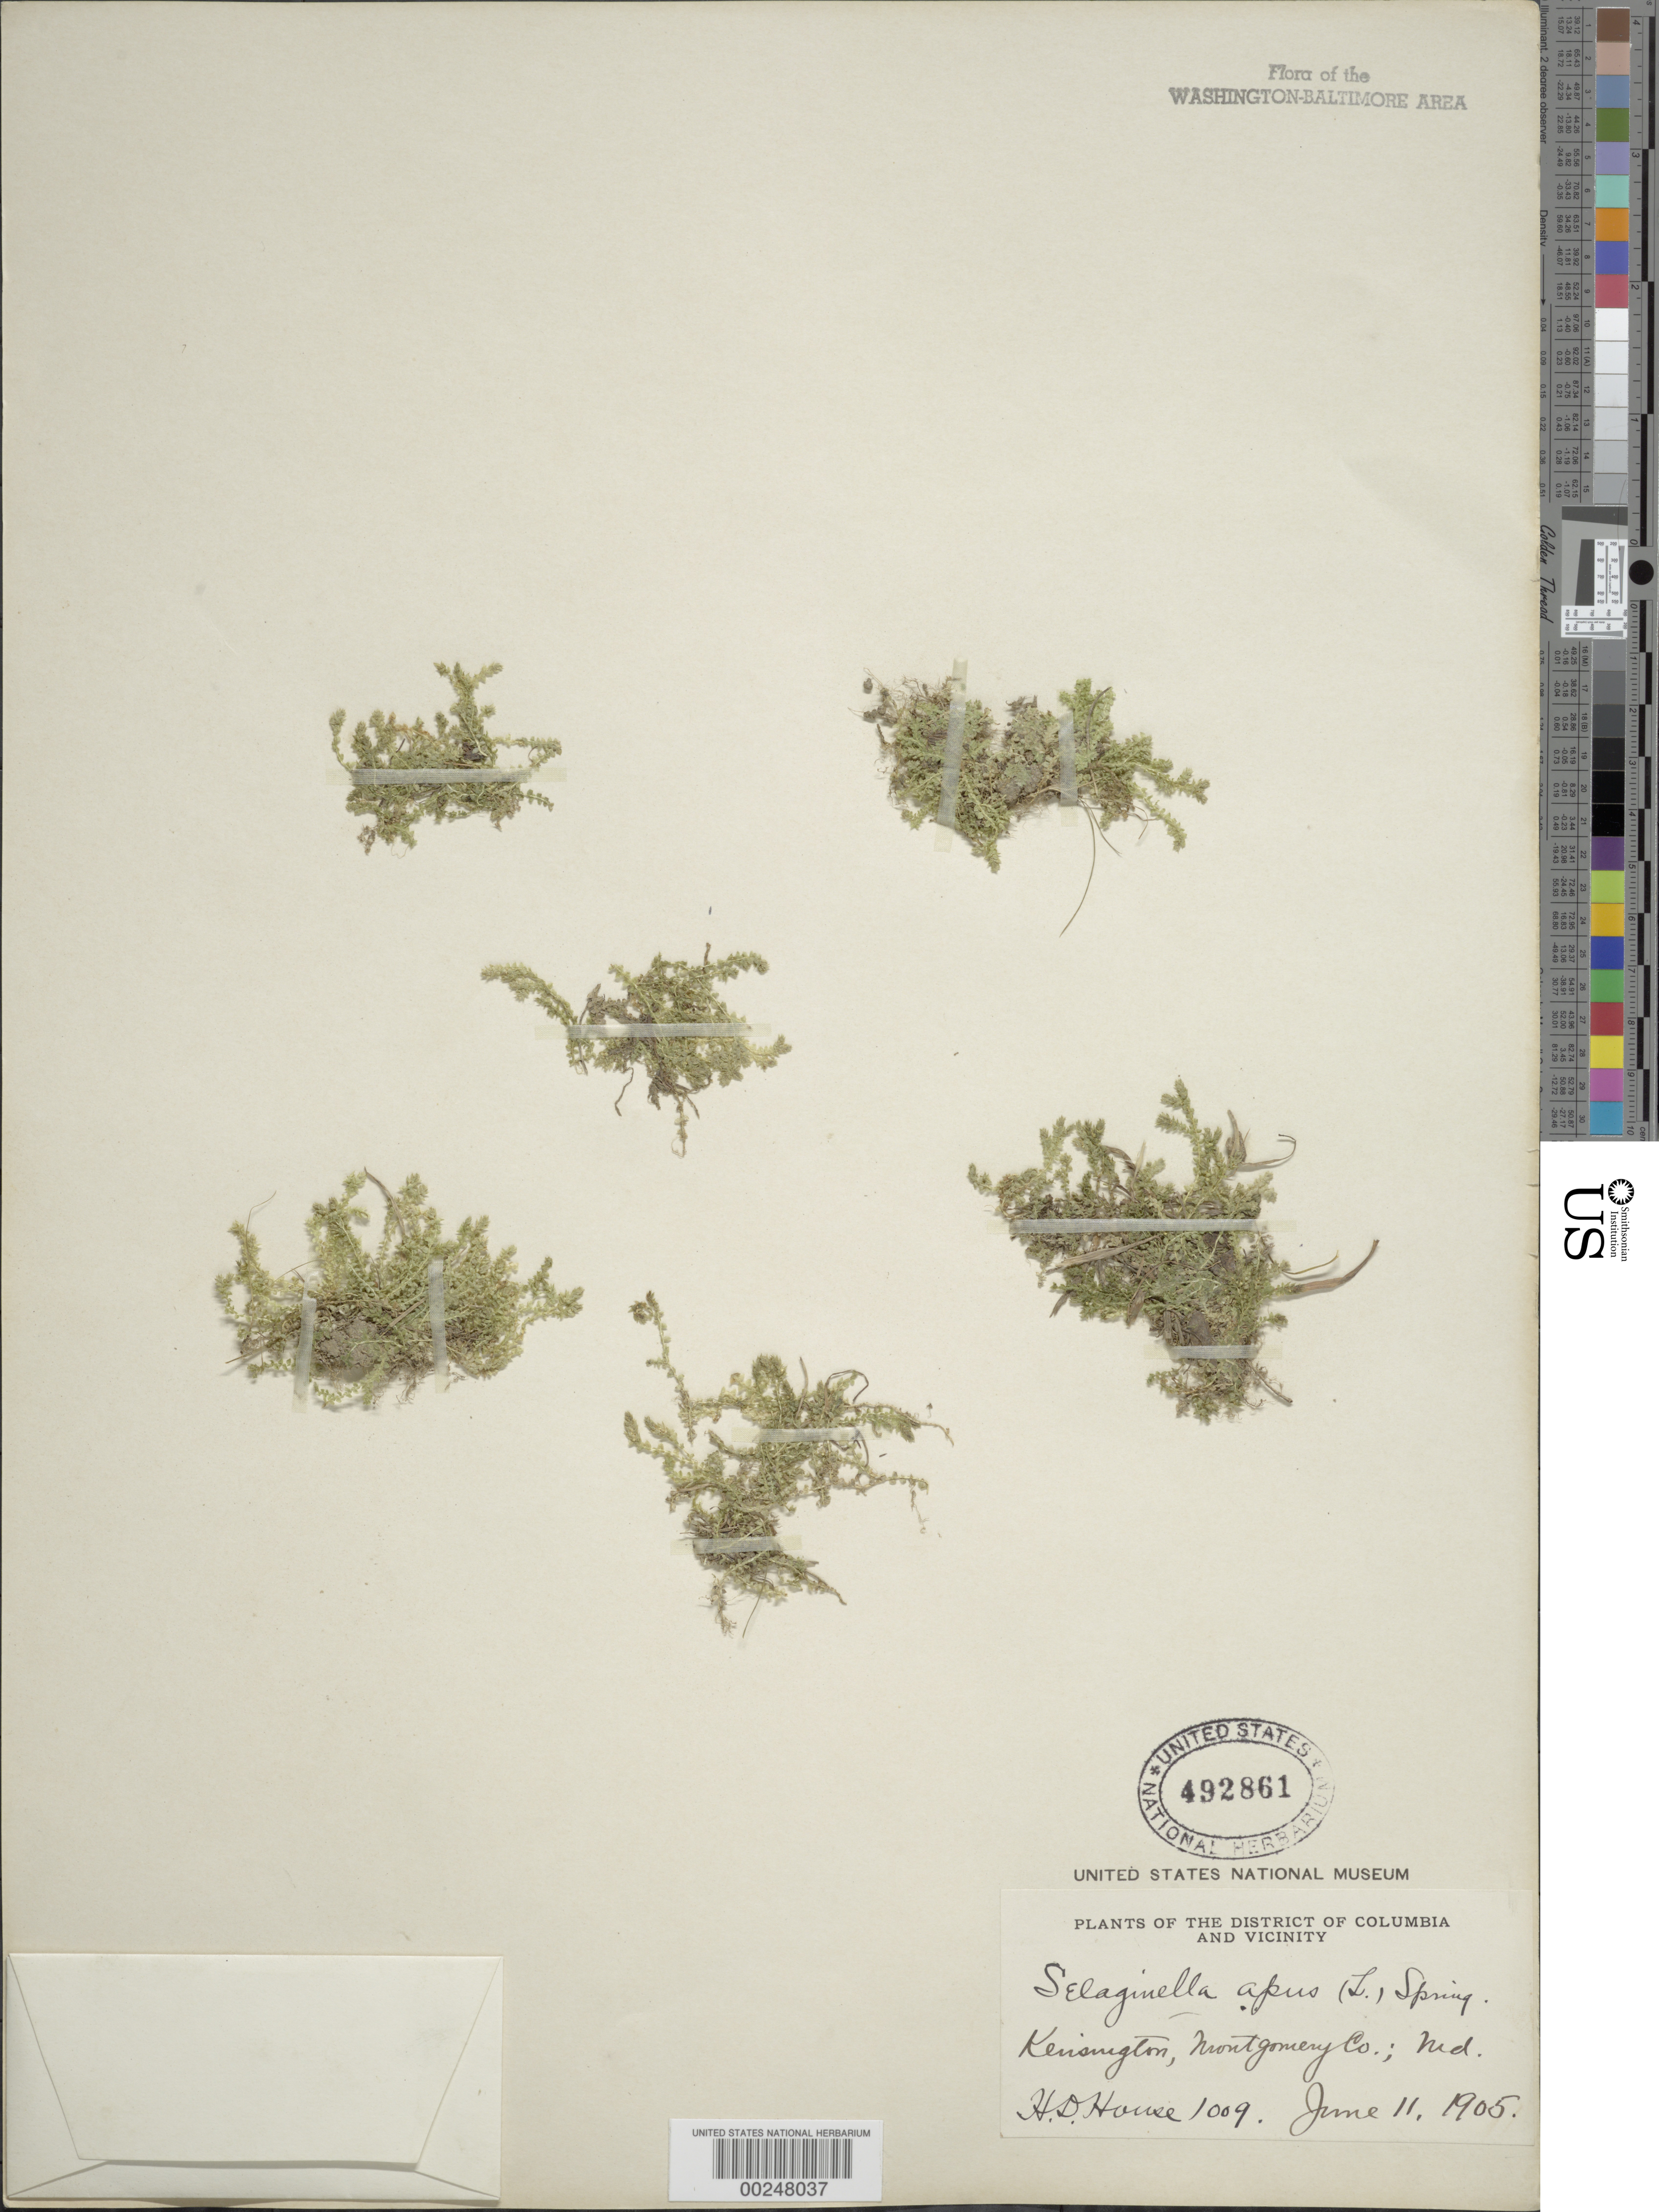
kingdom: Plantae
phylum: Tracheophyta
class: Lycopodiopsida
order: Selaginellales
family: Selaginellaceae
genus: Selaginella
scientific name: Selaginella apus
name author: Spring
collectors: H. D. House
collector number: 1009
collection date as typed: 11 Jun 1905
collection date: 1905-06-11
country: United States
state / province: Maryland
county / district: Montgomery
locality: Kensington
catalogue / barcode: US 492861